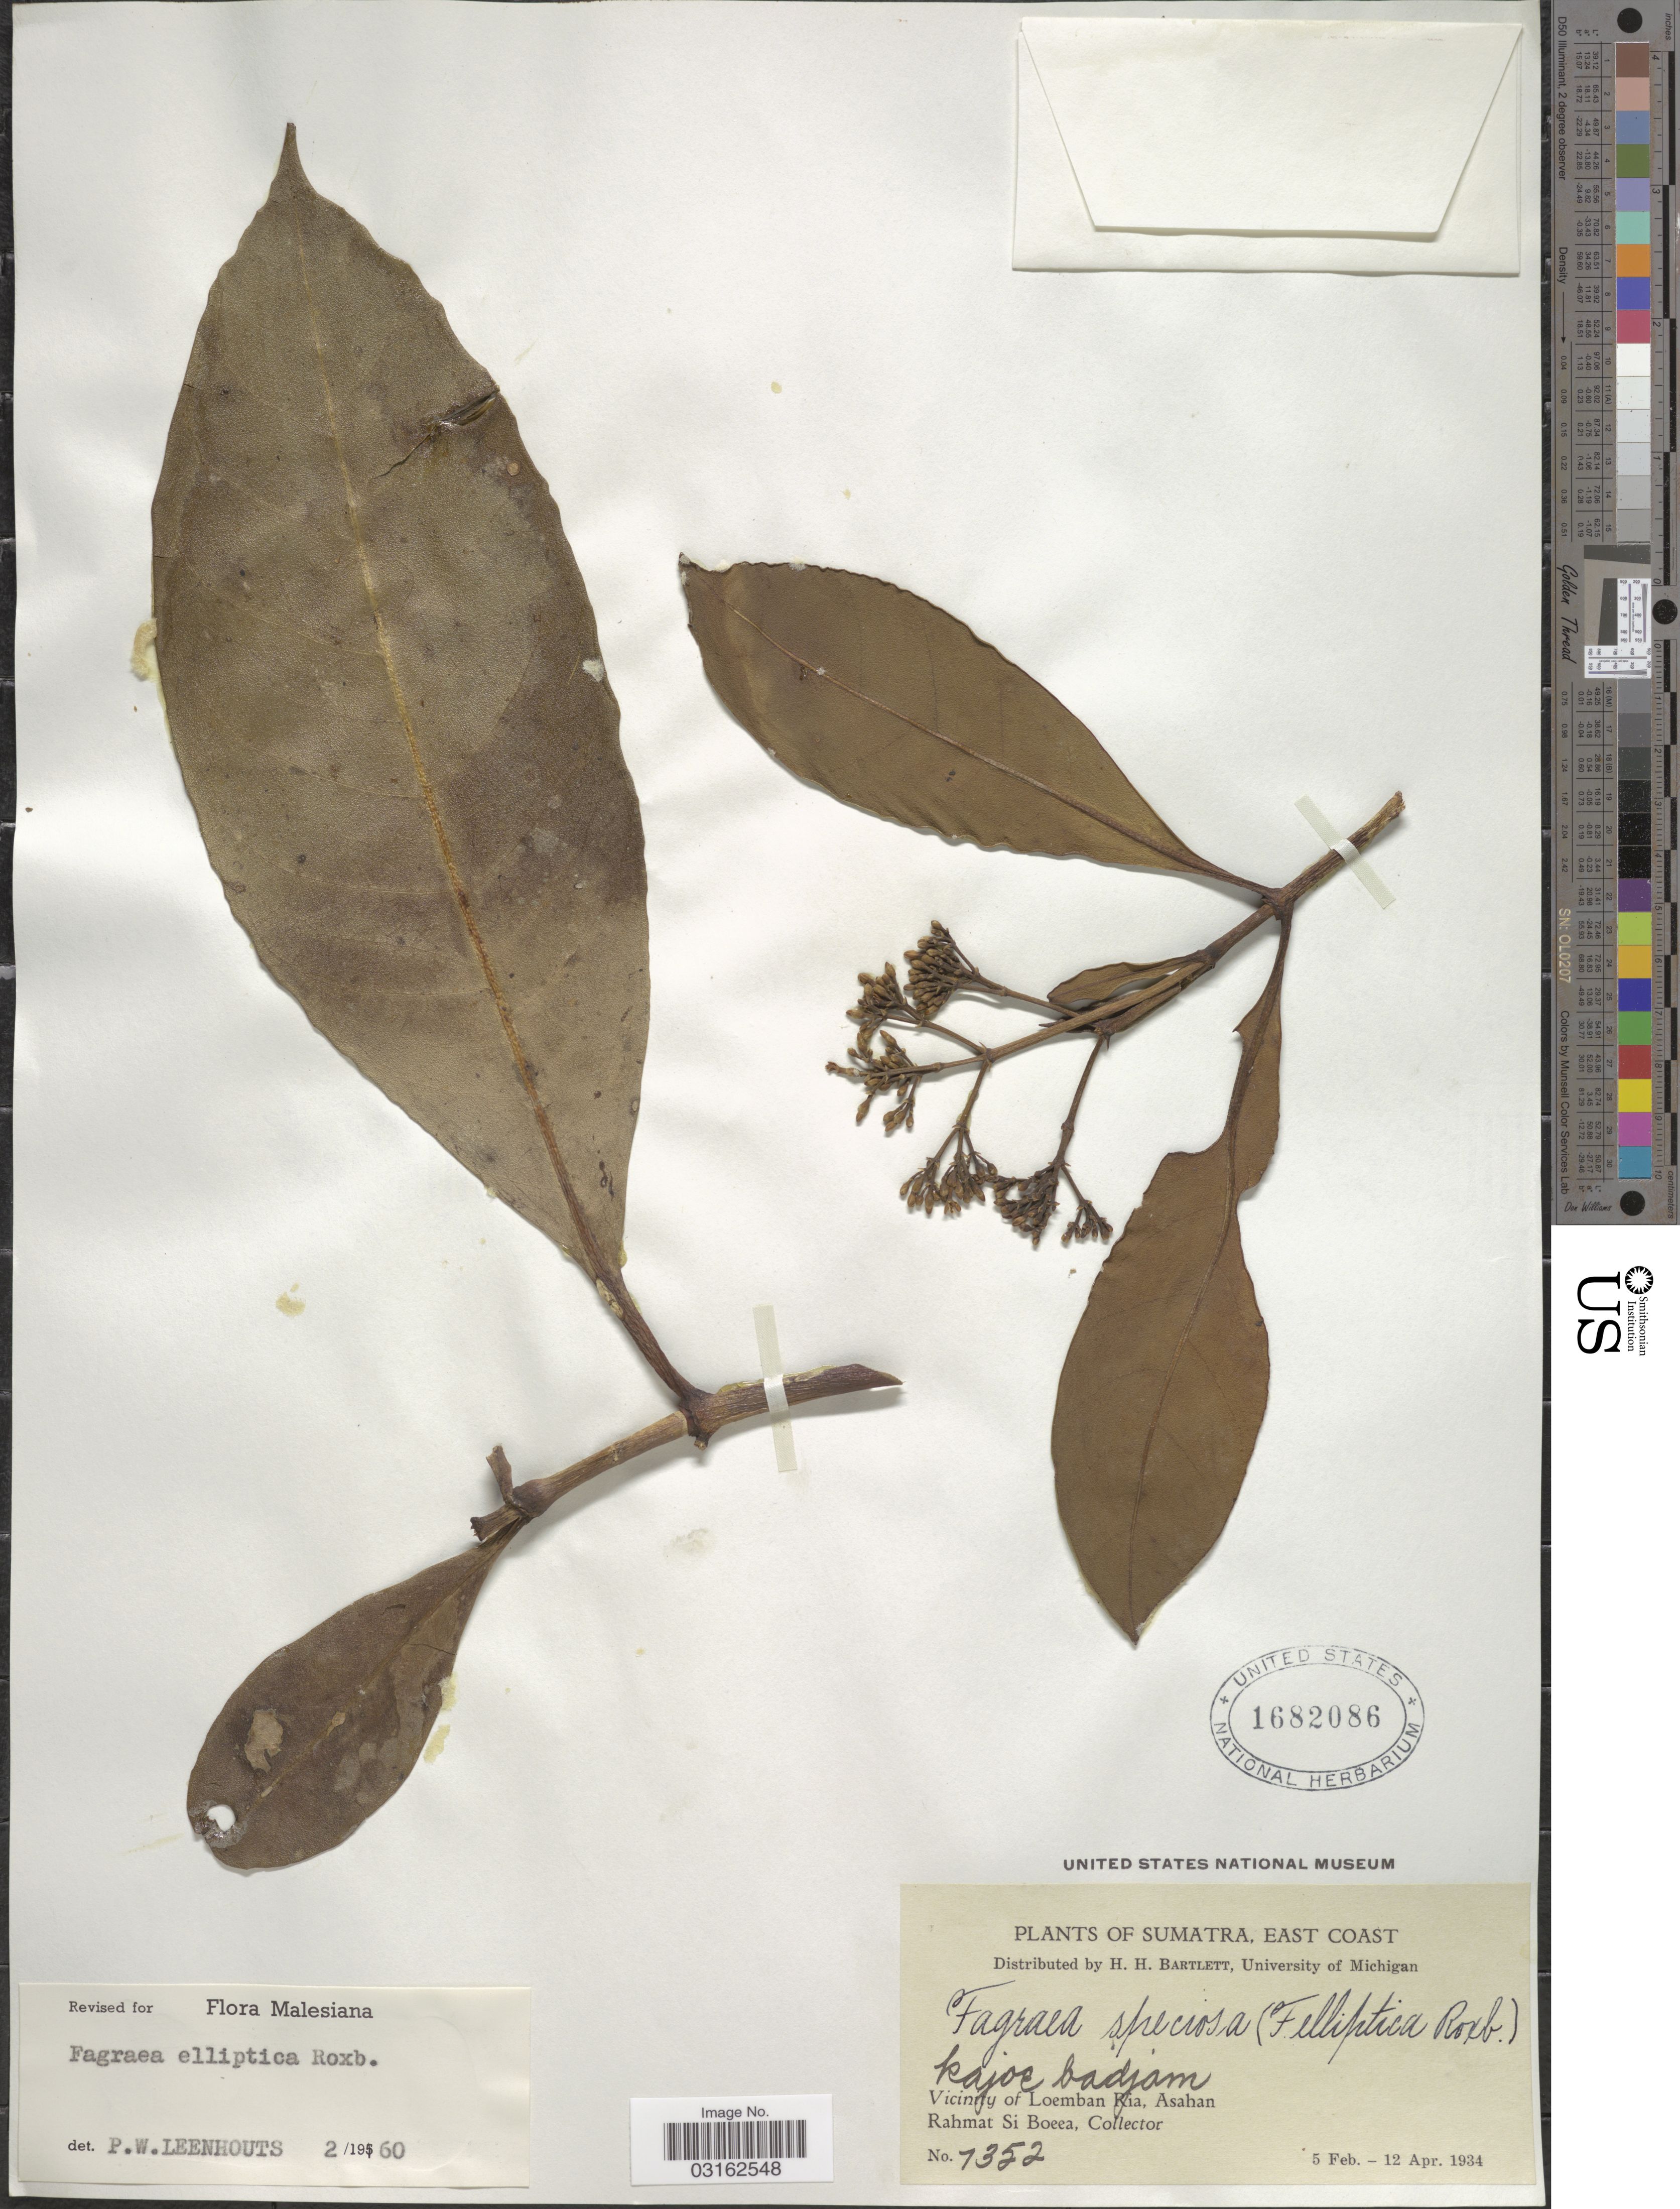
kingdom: Plantae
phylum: Tracheophyta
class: Magnoliopsida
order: Gentianales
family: Gentianaceae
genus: Fagraea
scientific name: Fagraea elliptica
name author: Roxb.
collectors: Rahmat Si Boeea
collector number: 7352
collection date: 1934-02-05/1934-04-12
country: Indonesia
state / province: Sumatra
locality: East Coast. Vicinity of Loemban Ria, Asahan.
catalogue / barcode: US 1682086